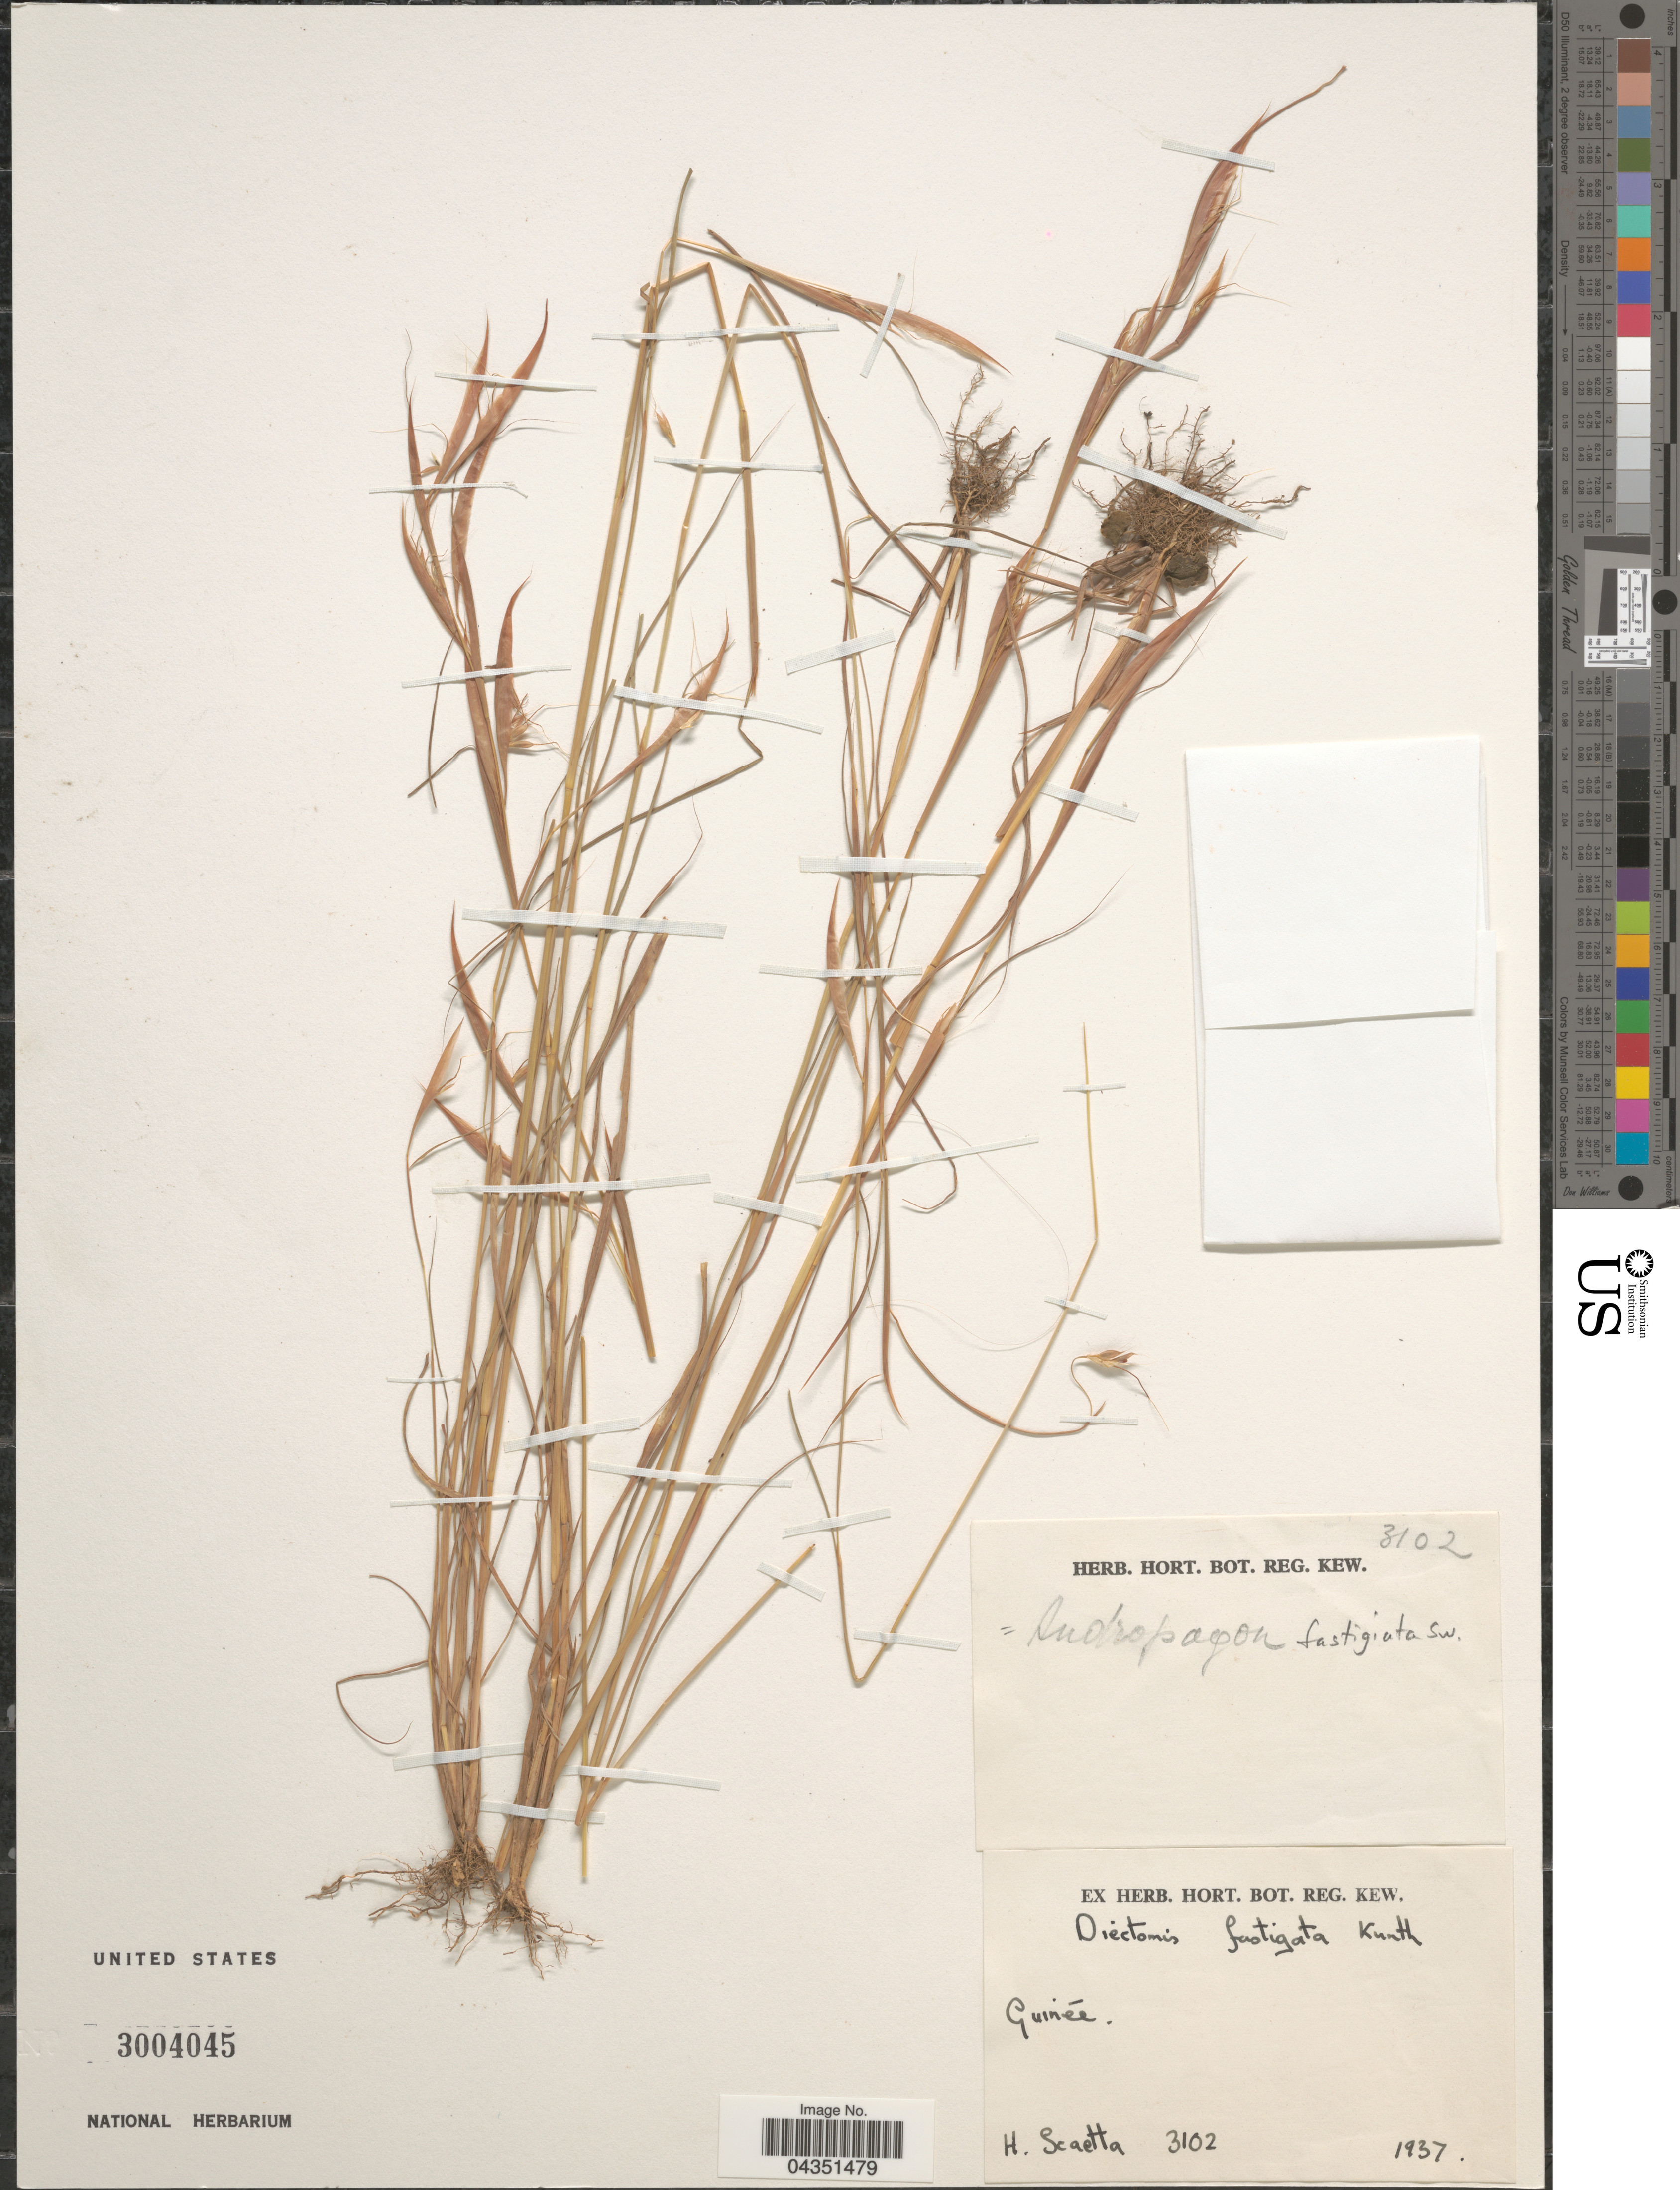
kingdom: Plantae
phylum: Tracheophyta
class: Liliopsida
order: Poales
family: Poaceae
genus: Diectomis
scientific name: Diectomis fastigiata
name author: (Sw.) P. Beauv.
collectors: H. Scaetta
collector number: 3102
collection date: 1937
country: Guinea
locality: Guinée.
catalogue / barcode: US 3004045